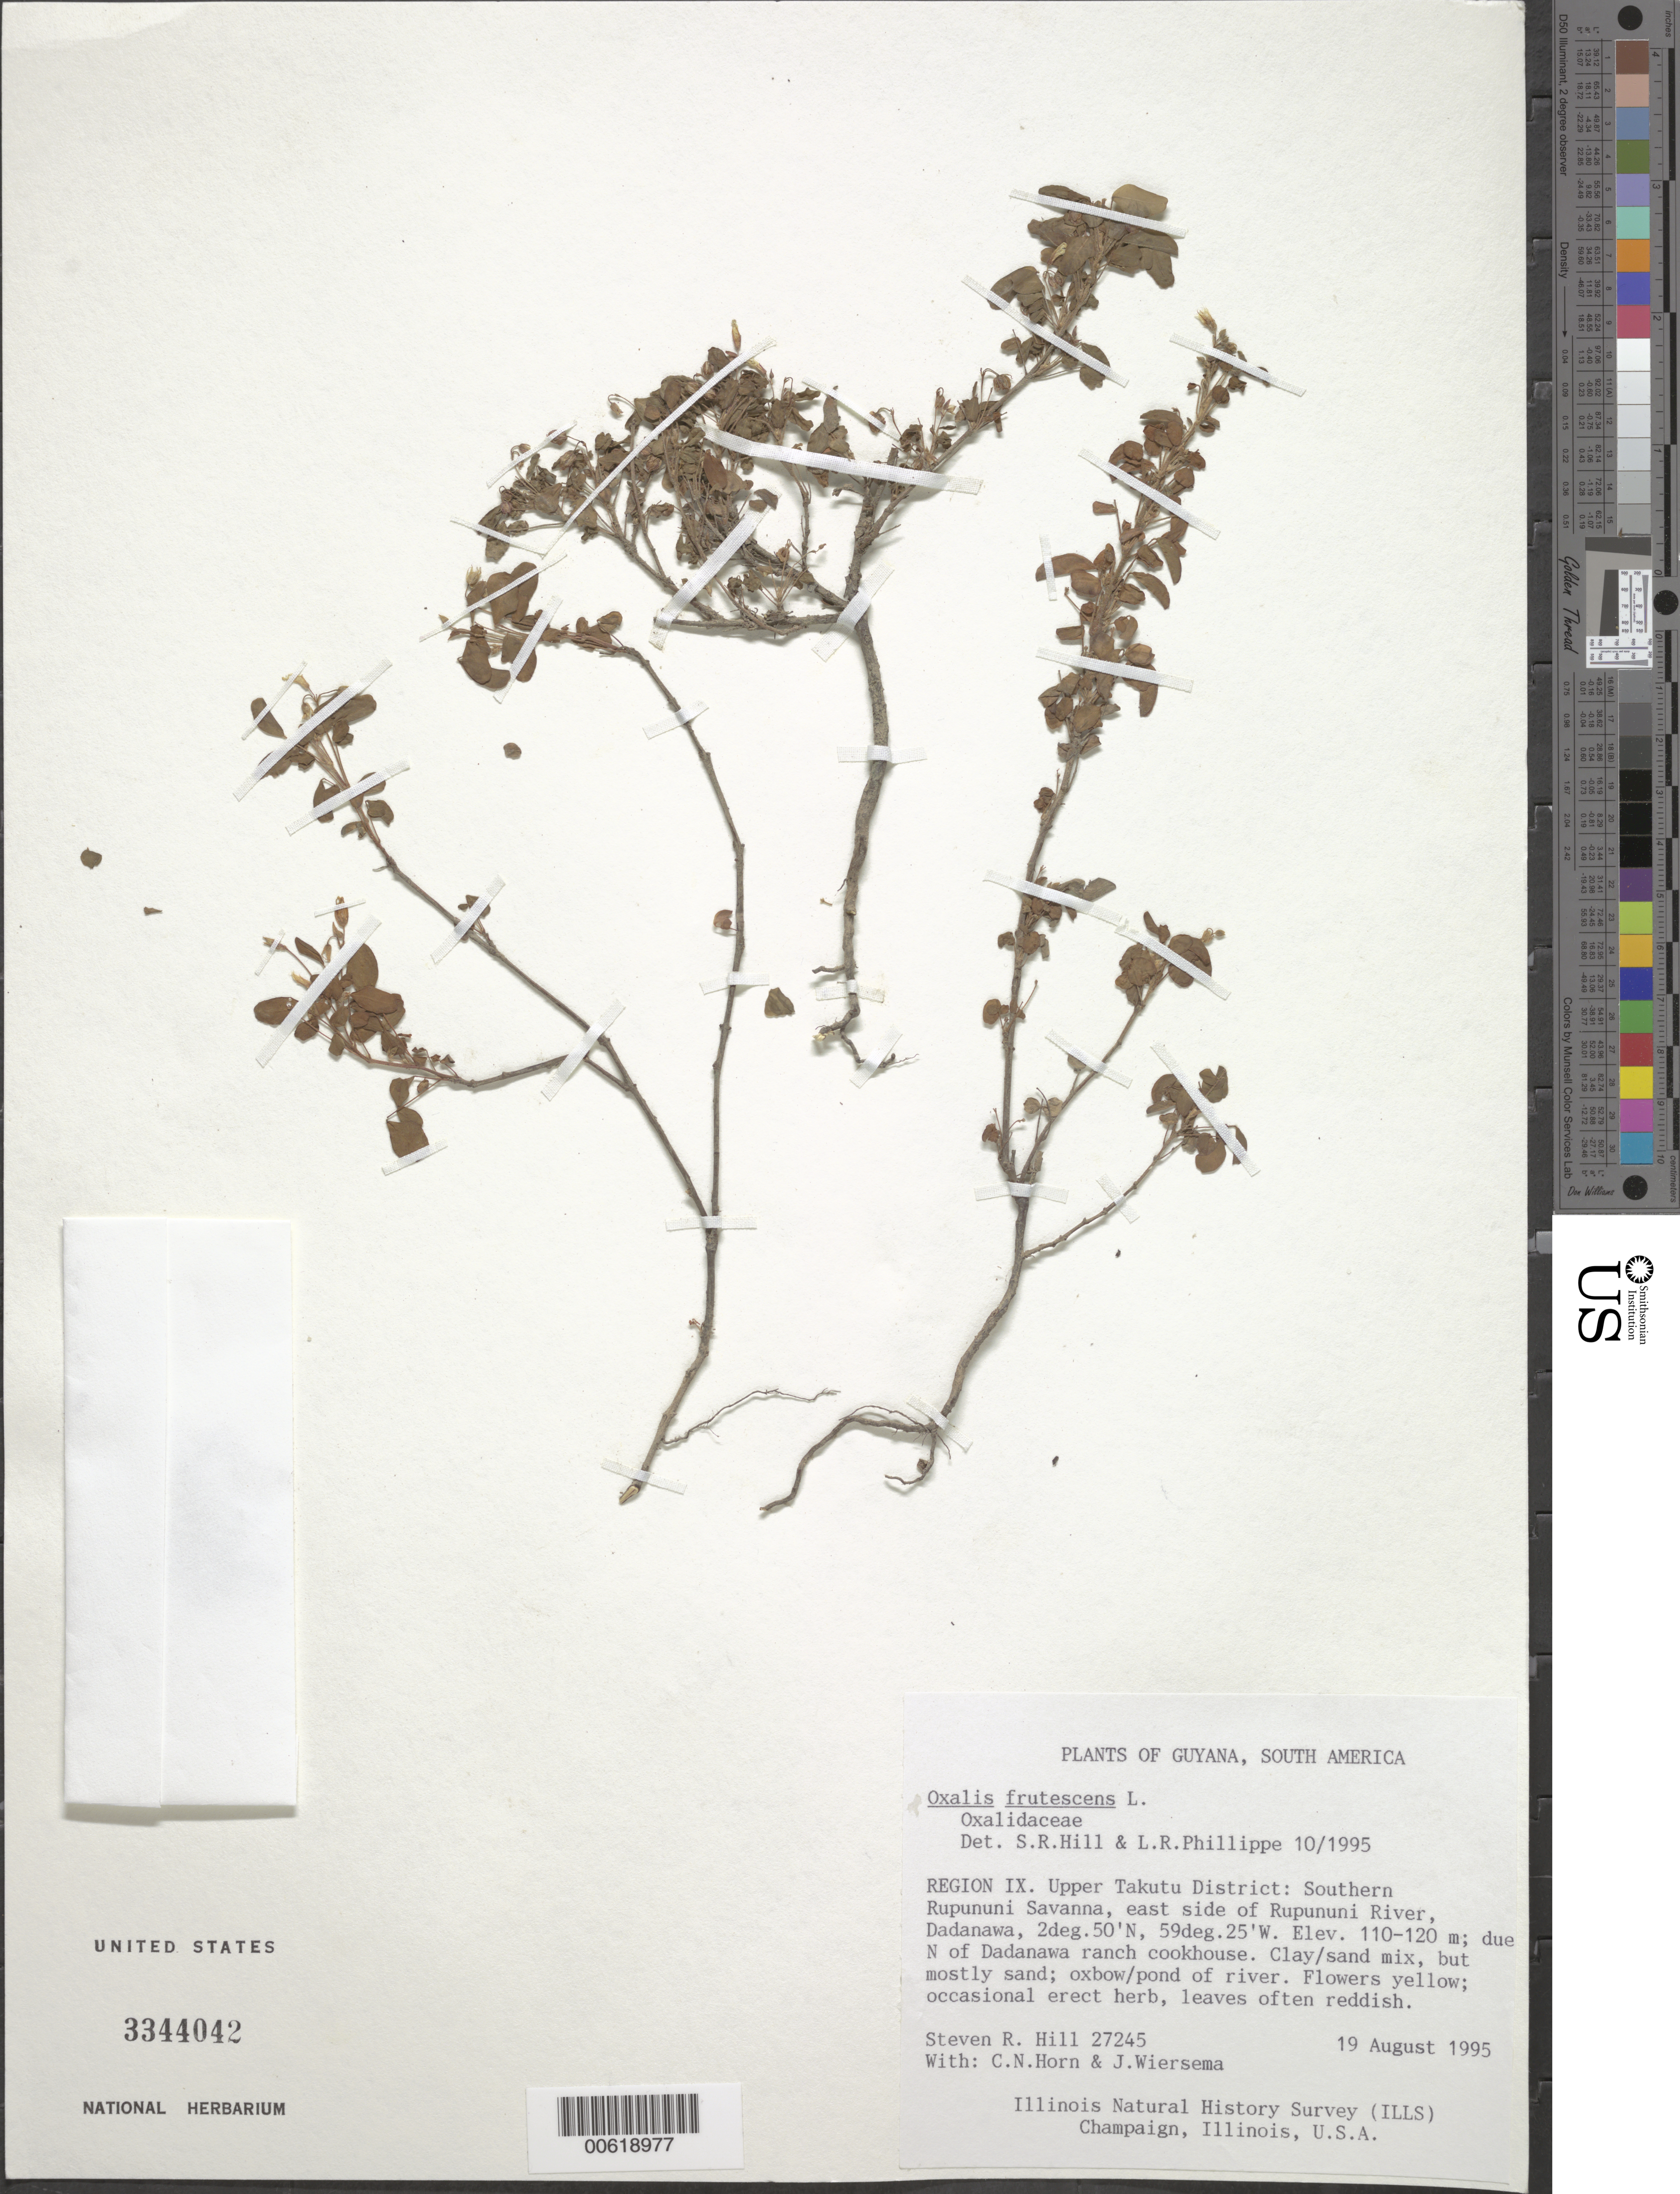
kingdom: Plantae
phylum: Tracheophyta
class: Magnoliopsida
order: Oxalidales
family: Oxalidaceae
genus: Oxalis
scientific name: Oxalis frutescens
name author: L.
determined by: Hill, S. R.; Phillippe, L. R.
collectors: S. R. Hill, C. N. Horn & J. H. Wiersema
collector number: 27245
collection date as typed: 19-Aug-95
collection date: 1995-08-19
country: Guyana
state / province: U. Takutu-U. Essequibo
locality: Dadanawa, southern Rupununi Savanna, E side of Rupununi R.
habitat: Clay/sand mix, mostly sand, oxbow/pond of river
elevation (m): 110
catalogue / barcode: US 3344042